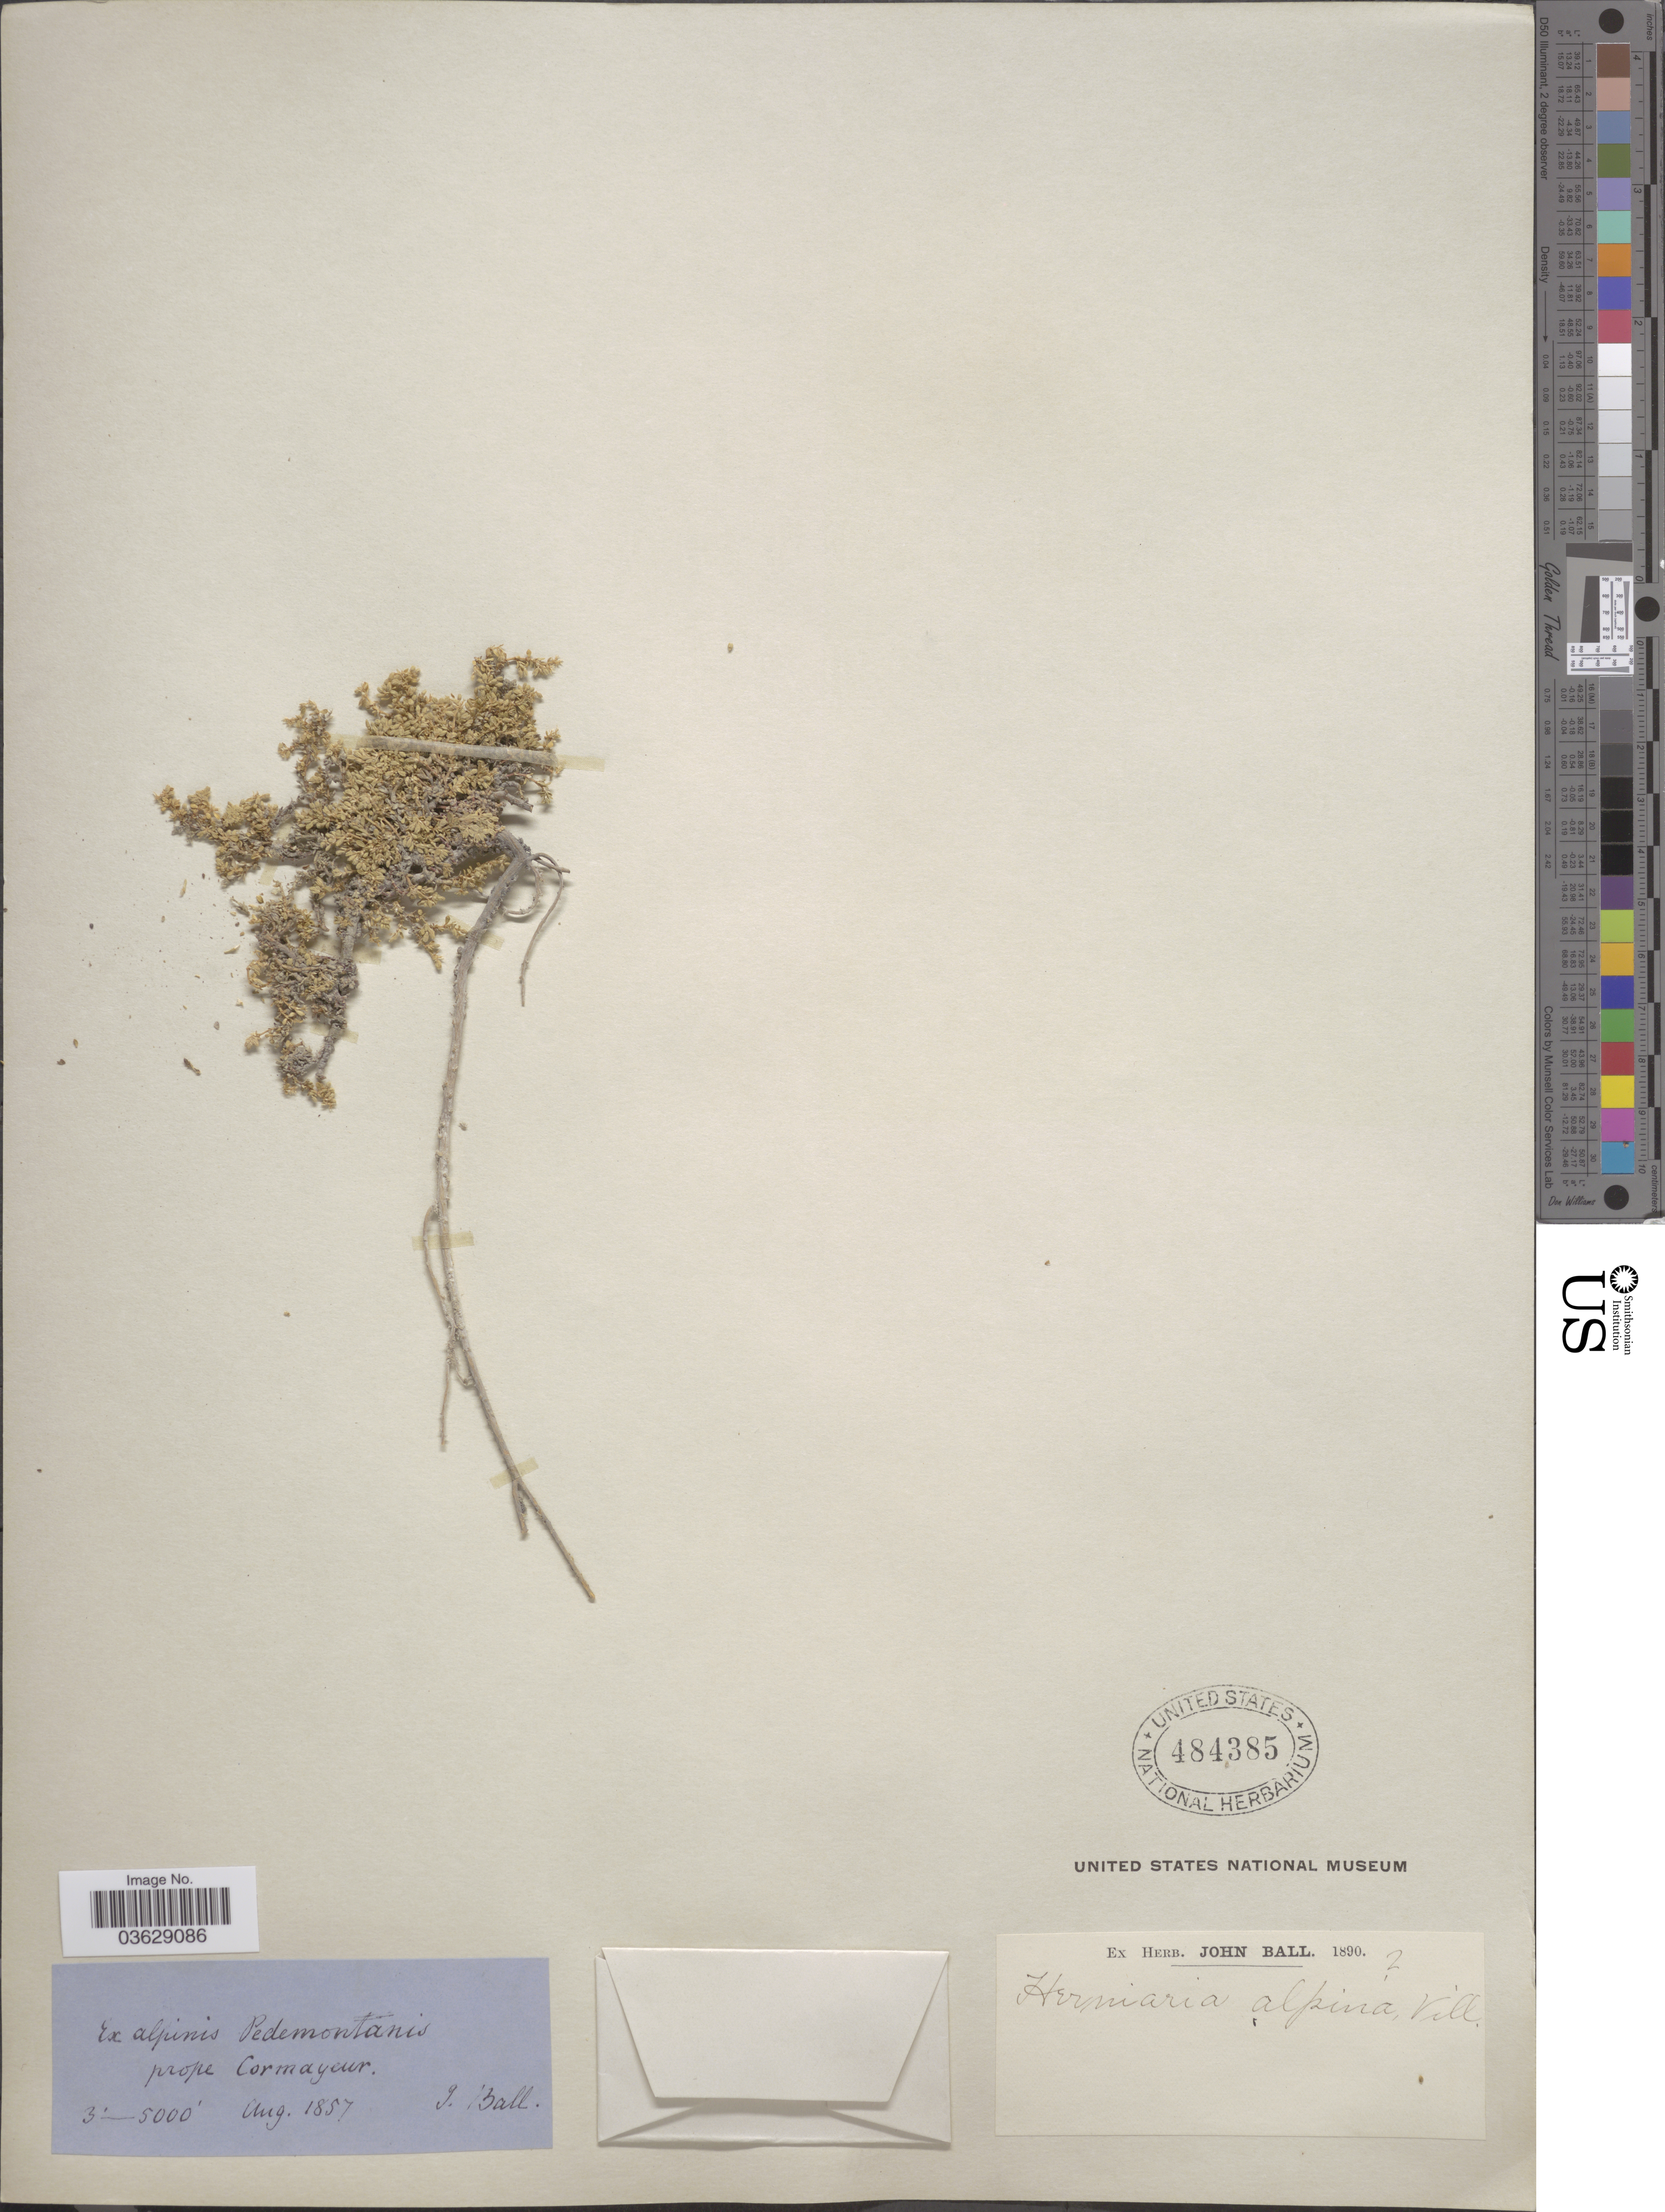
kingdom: Plantae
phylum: Tracheophyta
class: Magnoliopsida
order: Caryophyllales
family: Caryophyllaceae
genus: Herniaria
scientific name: Herniaria alpina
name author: Chaix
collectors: J. Ball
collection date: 1857-08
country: Italy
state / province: Piedmont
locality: Ex alpinis Pedemontanis prope Cormayeur.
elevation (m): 914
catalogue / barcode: US 484385